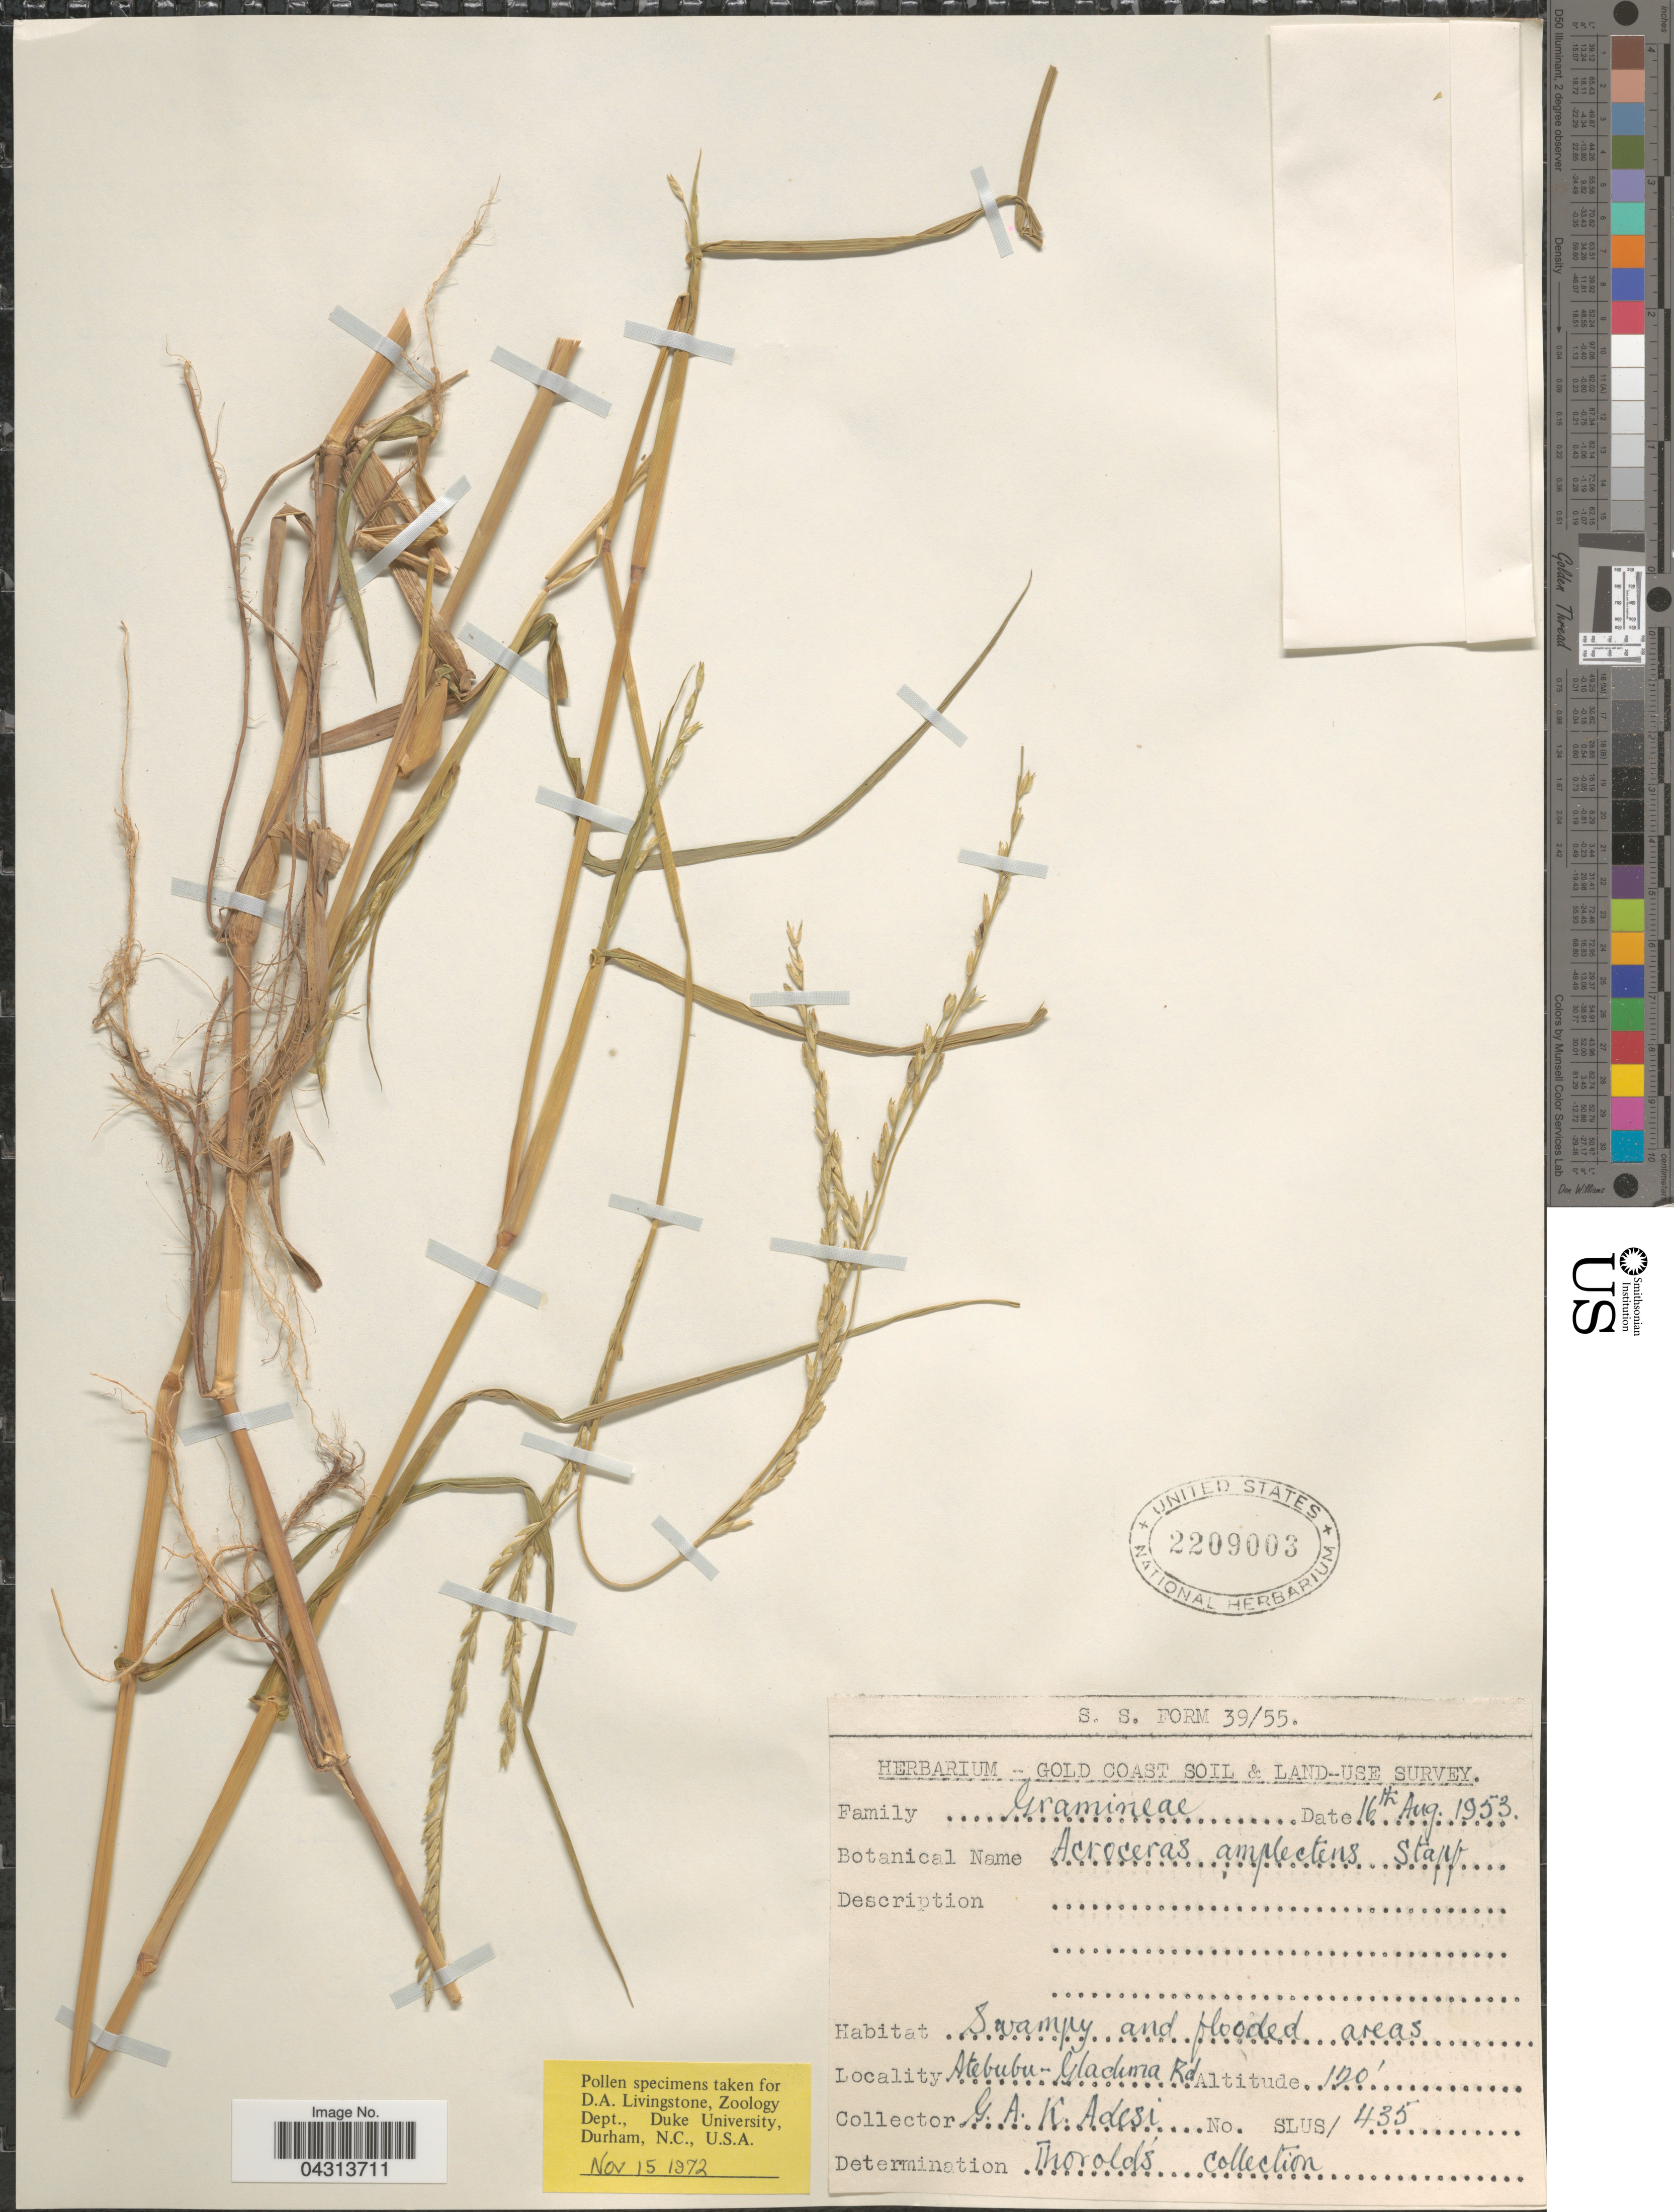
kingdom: Plantae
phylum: Tracheophyta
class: Liliopsida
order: Poales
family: Poaceae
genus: Acroceras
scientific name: Acroceras amplectens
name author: Stapf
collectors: G. A. K. Adesi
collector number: SLUS/435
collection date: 1953-08-16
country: Ghana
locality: Gold Coast Soil & Land-Use Survey. Atebubu-Gladima Kd.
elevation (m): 37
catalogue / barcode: US 2209003